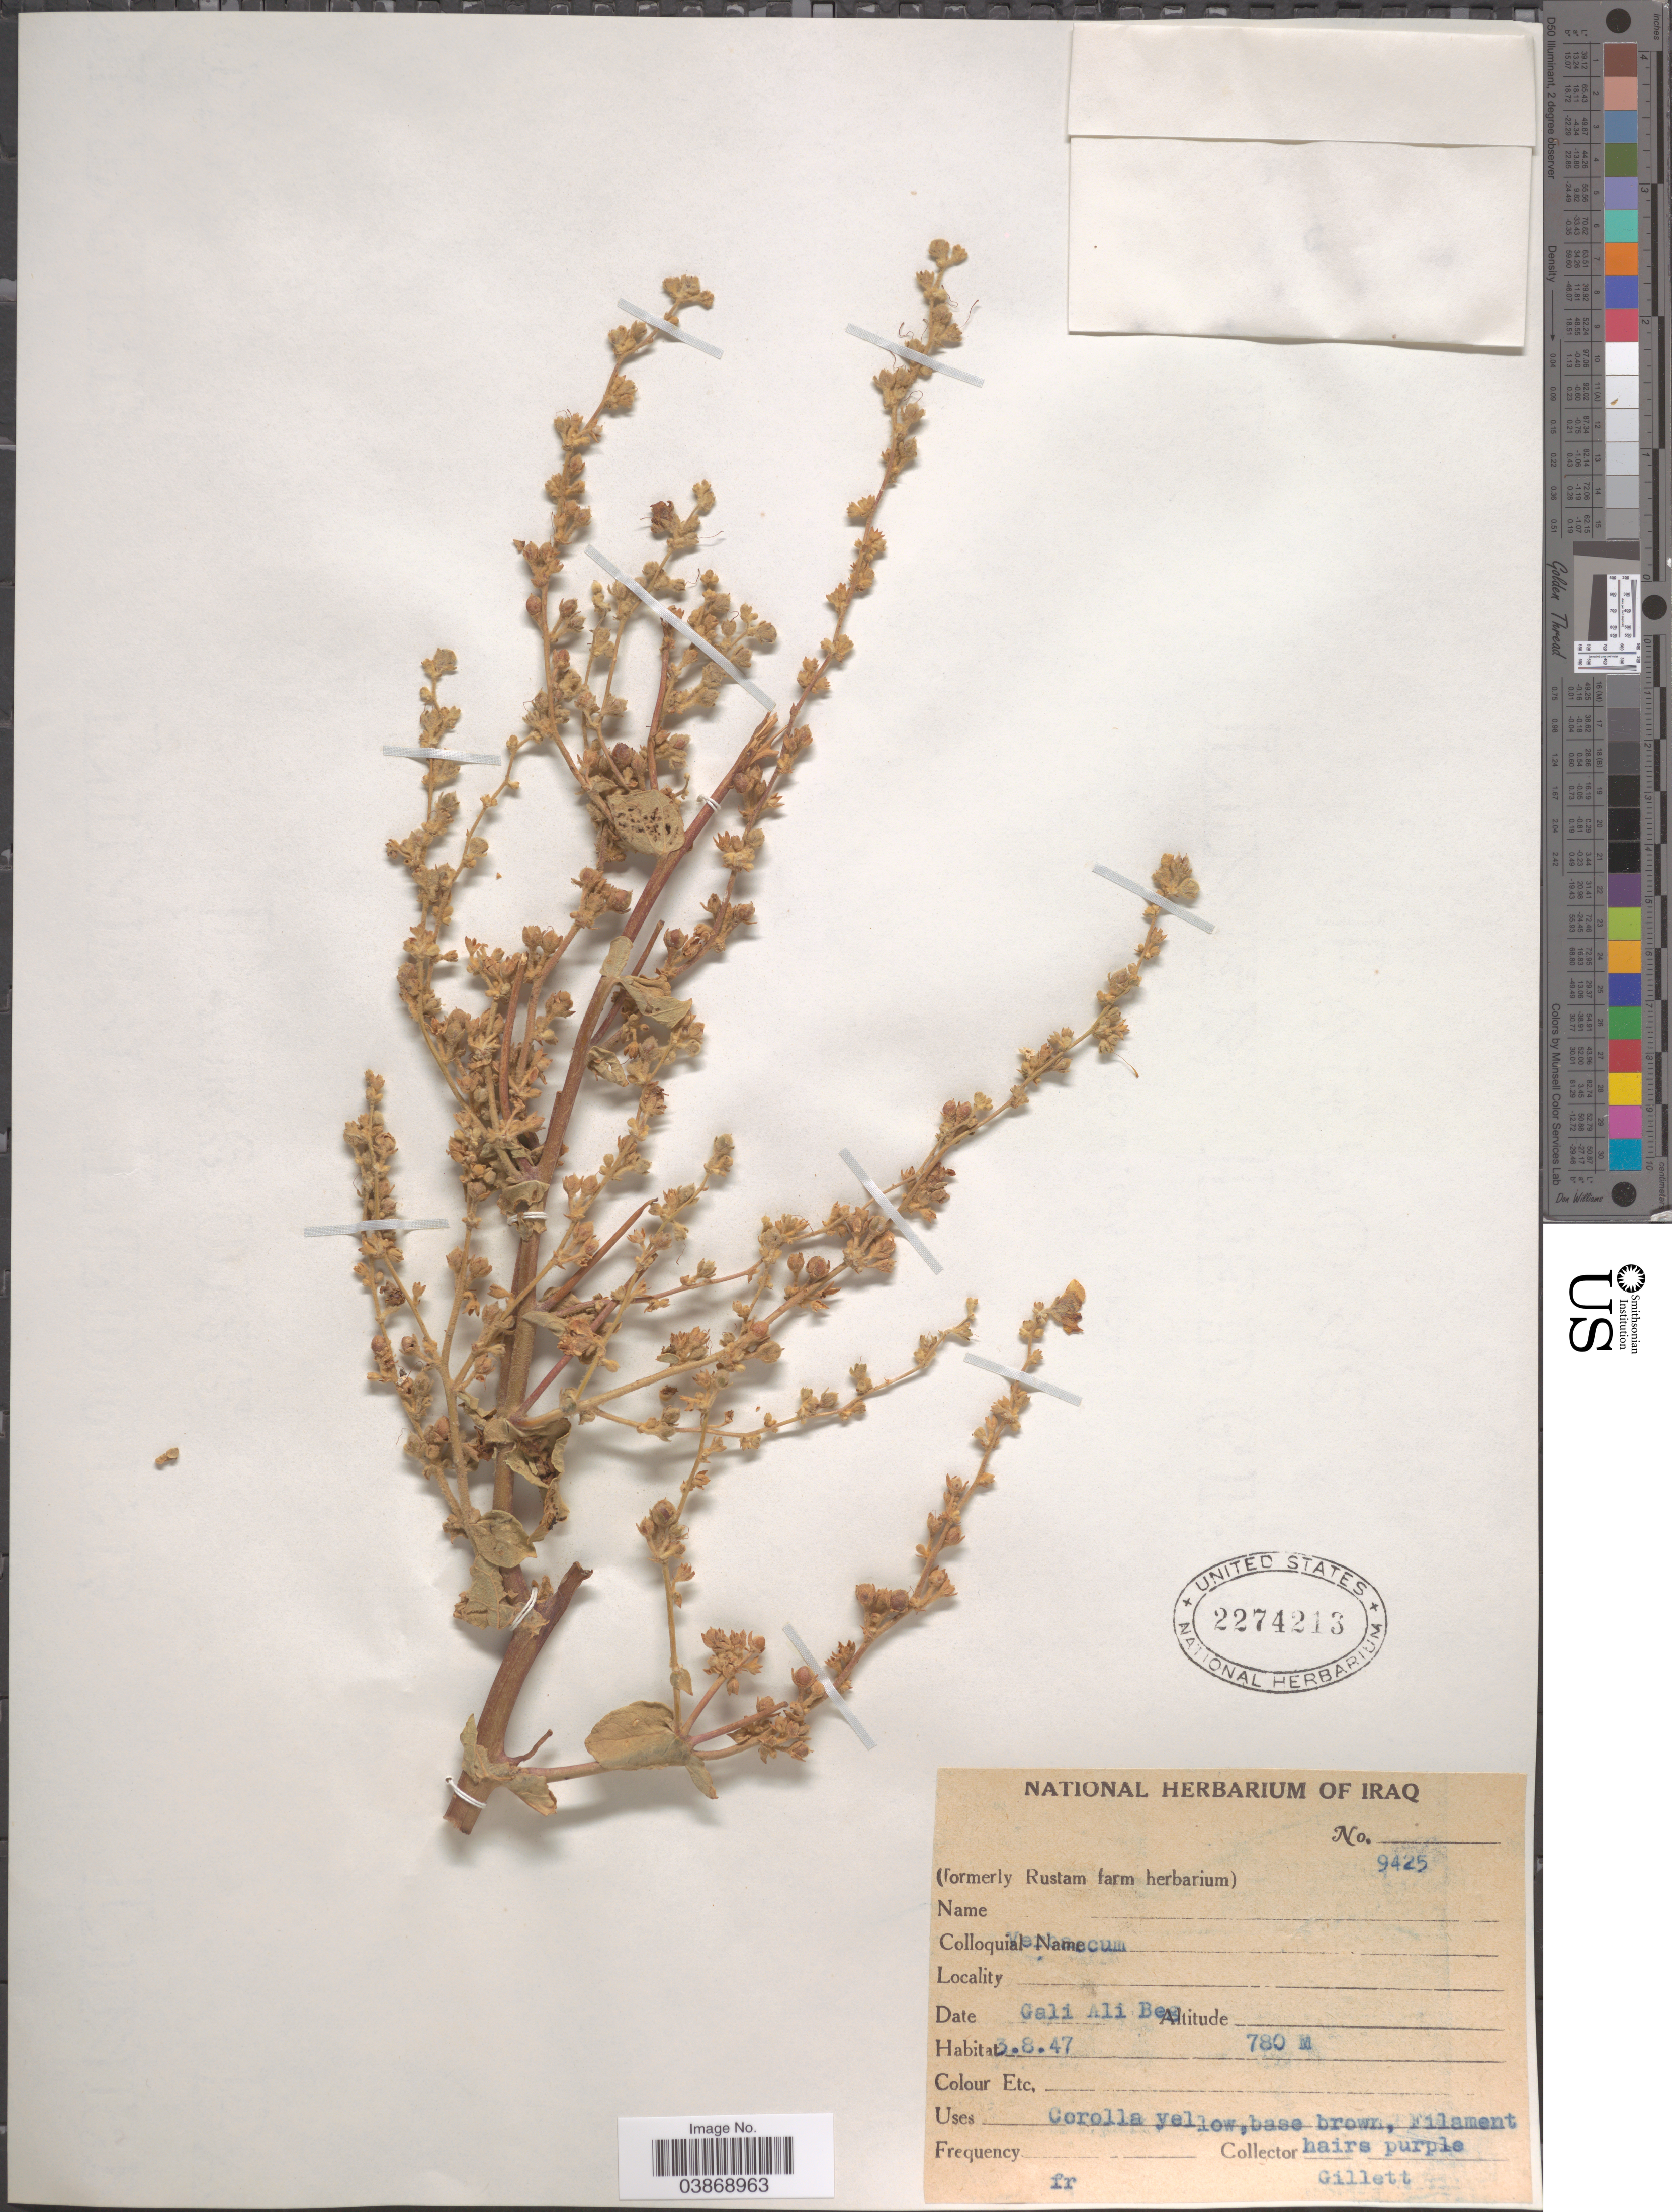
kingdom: Plantae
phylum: Tracheophyta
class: Magnoliopsida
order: Lamiales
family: Scrophulariaceae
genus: Verbascum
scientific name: Verbascum sp.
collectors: Gillett, --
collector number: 9425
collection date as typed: Transcribed d/m/y: 3/8/47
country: Iraq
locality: Gali Ali Beg.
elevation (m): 780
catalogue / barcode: US 2274213